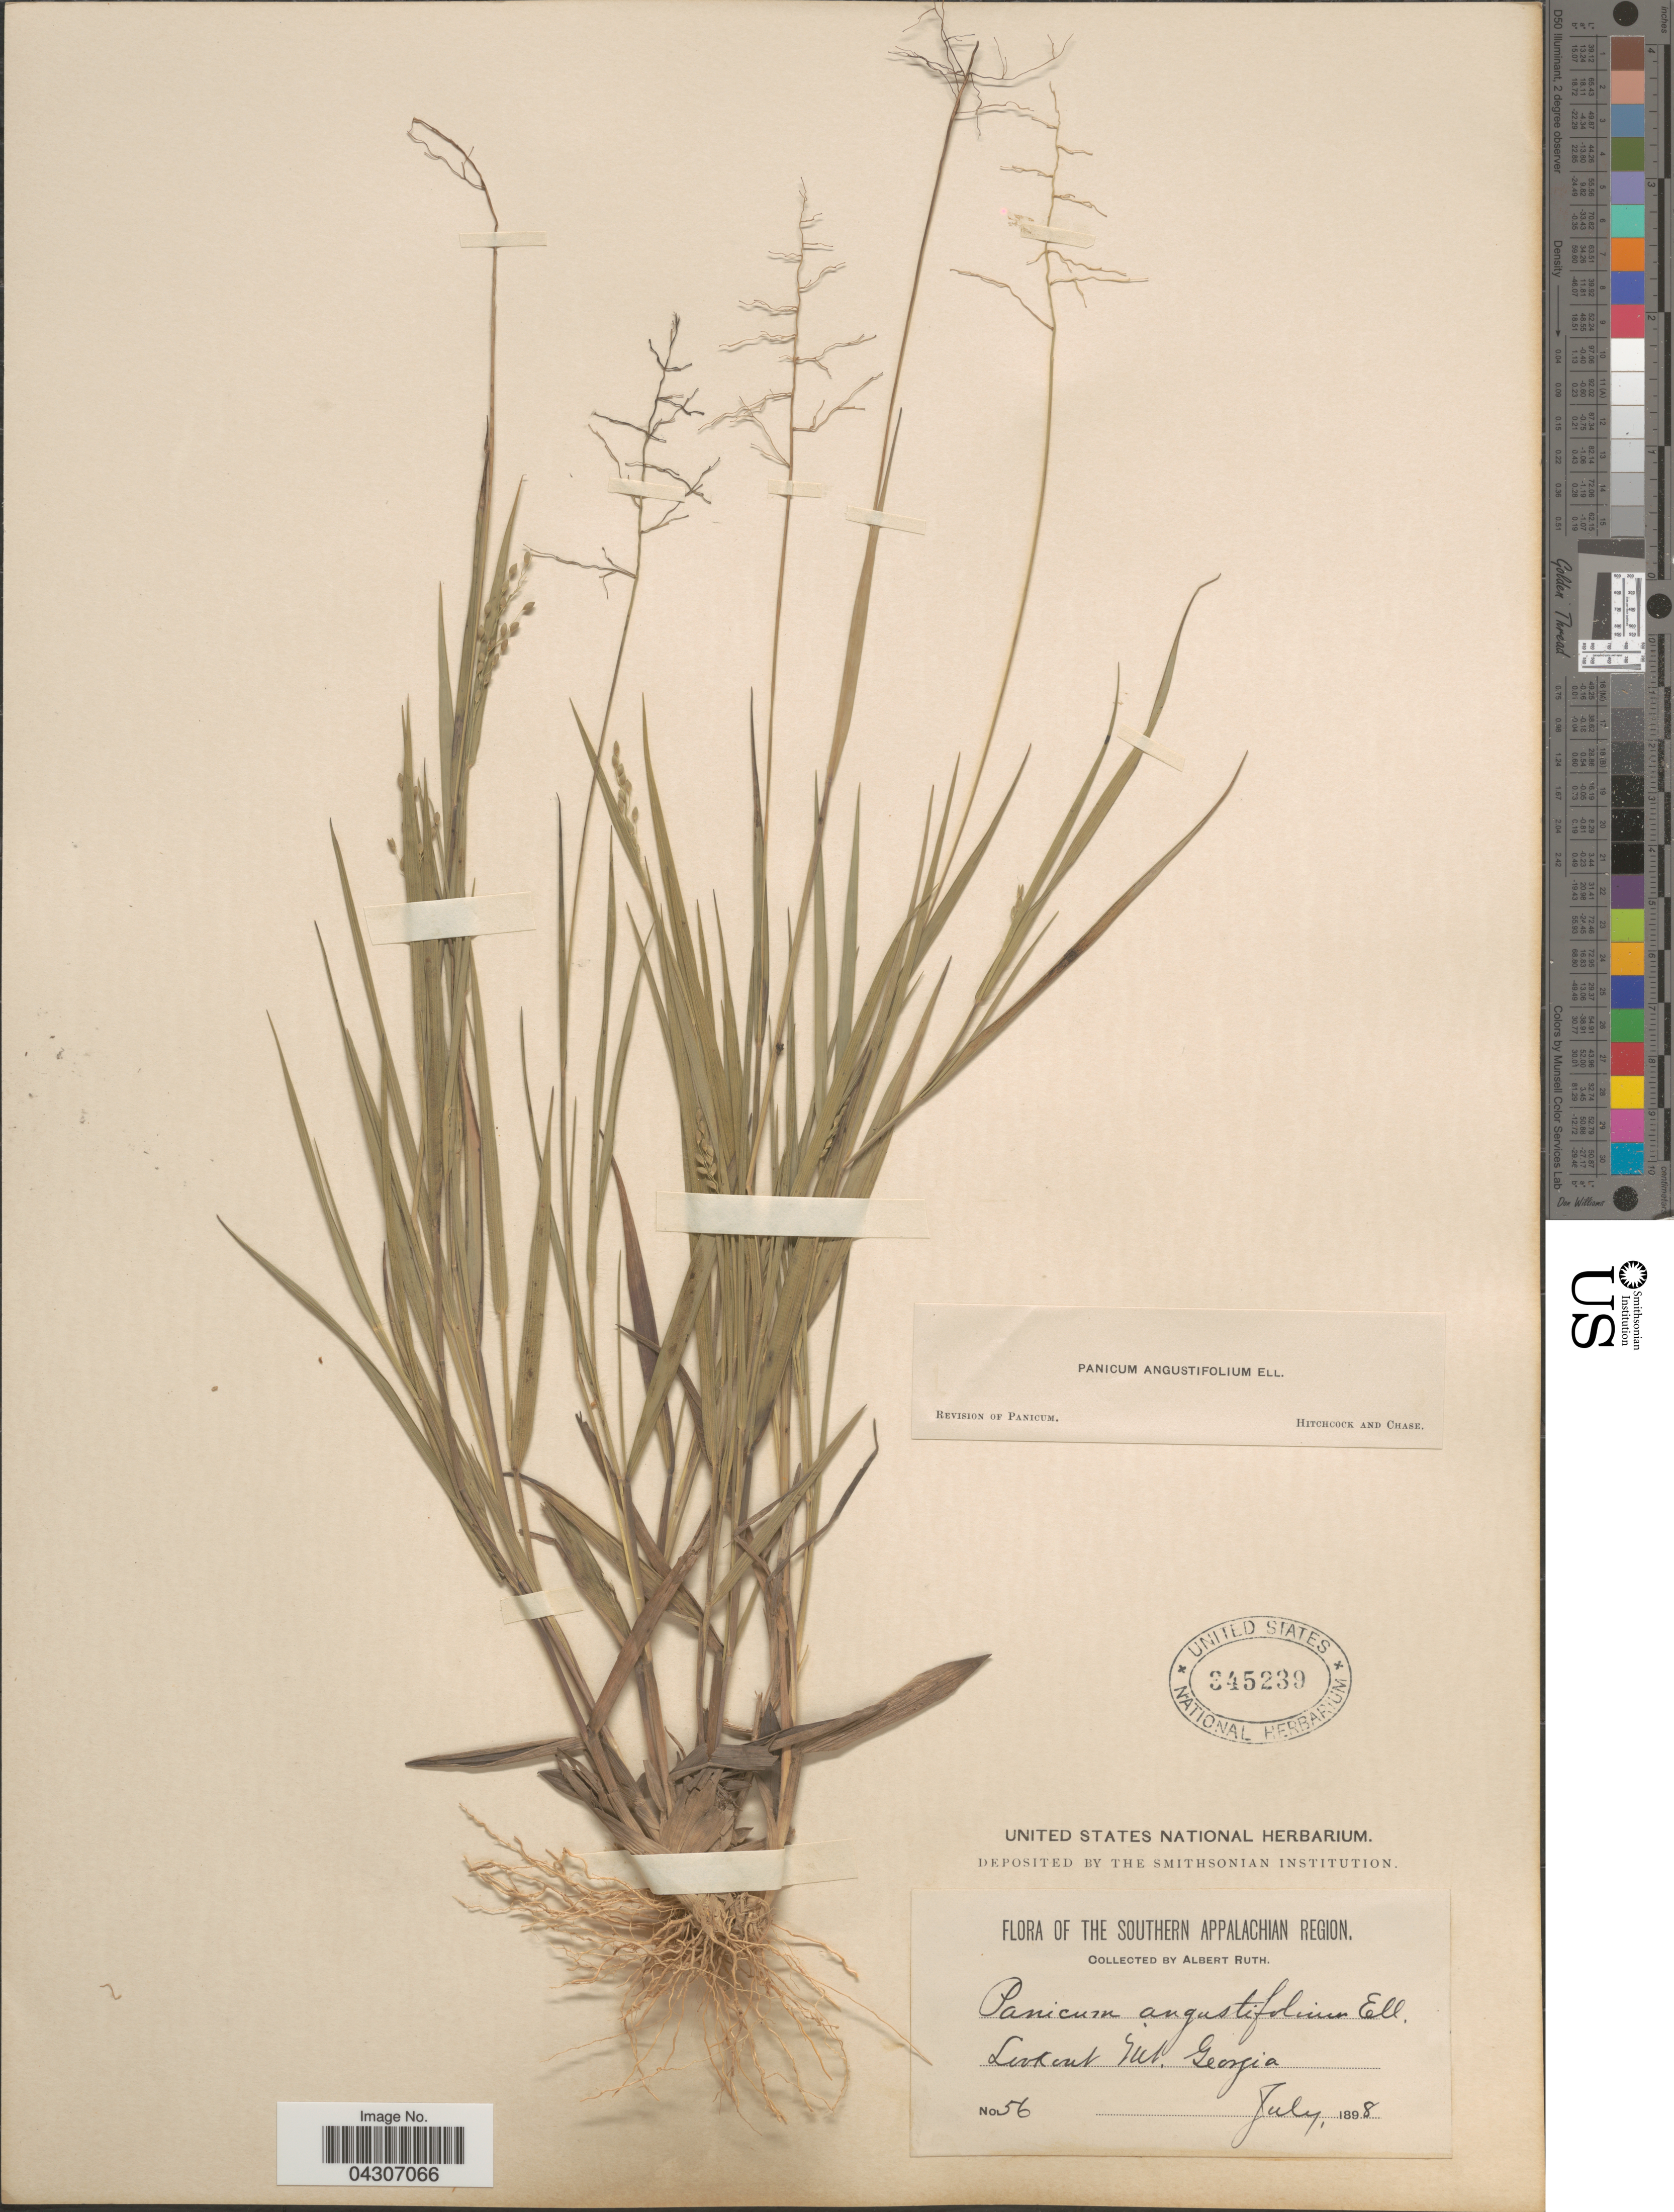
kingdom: Plantae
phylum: Tracheophyta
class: Liliopsida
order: Poales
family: Poaceae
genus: Dichanthelium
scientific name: Dichanthelium aciculare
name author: (Desv. ex Poir.) Gould & C.A. Clark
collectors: A. Ruth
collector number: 56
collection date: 1898-07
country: United States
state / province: Georgia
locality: The Southern Appalachian Region. Lookout Mt.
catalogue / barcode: US 345239